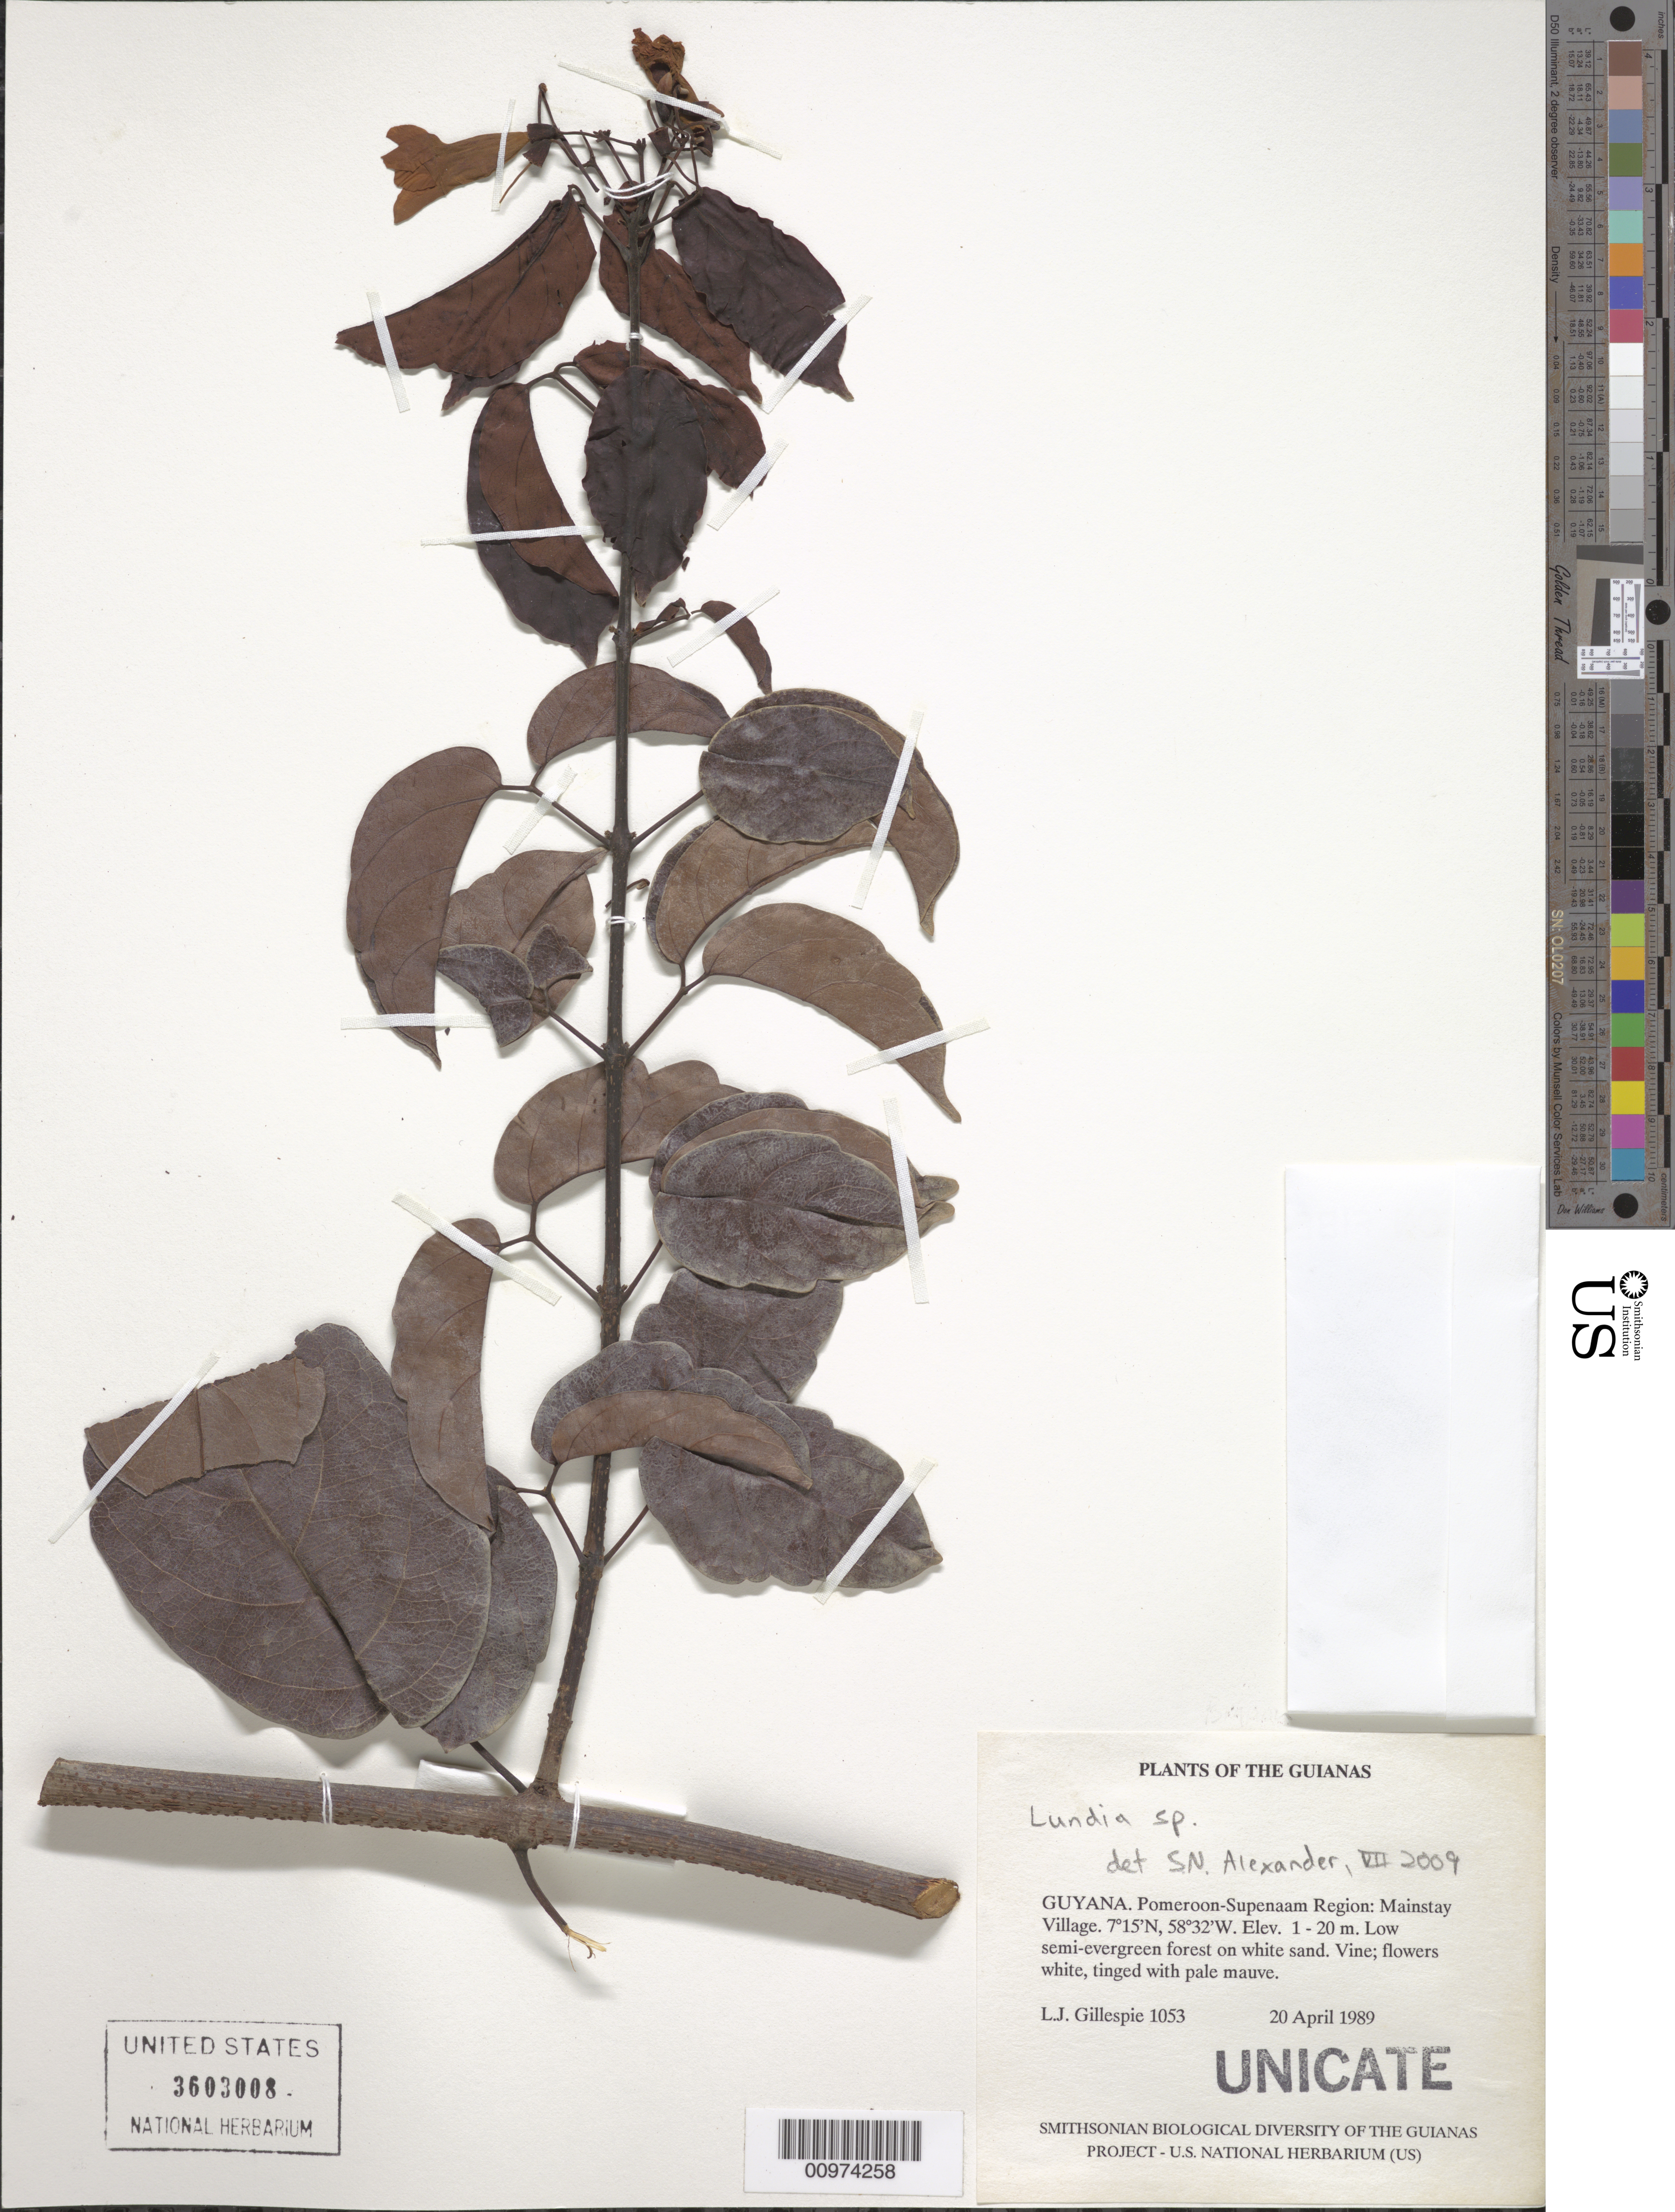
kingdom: Plantae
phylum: Tracheophyta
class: Magnoliopsida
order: Lamiales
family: Bignoniaceae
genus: Lundia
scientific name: Lundia sp.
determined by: Alexander, S. N.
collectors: L. J. Gillespie & H. Persaud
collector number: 1053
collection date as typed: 20 April 1989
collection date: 1989-04-20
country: Guyana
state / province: Pomeroon-Supenaam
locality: Mainstay Village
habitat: Low semi-evergreen forest on white sand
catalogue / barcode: US 3603008